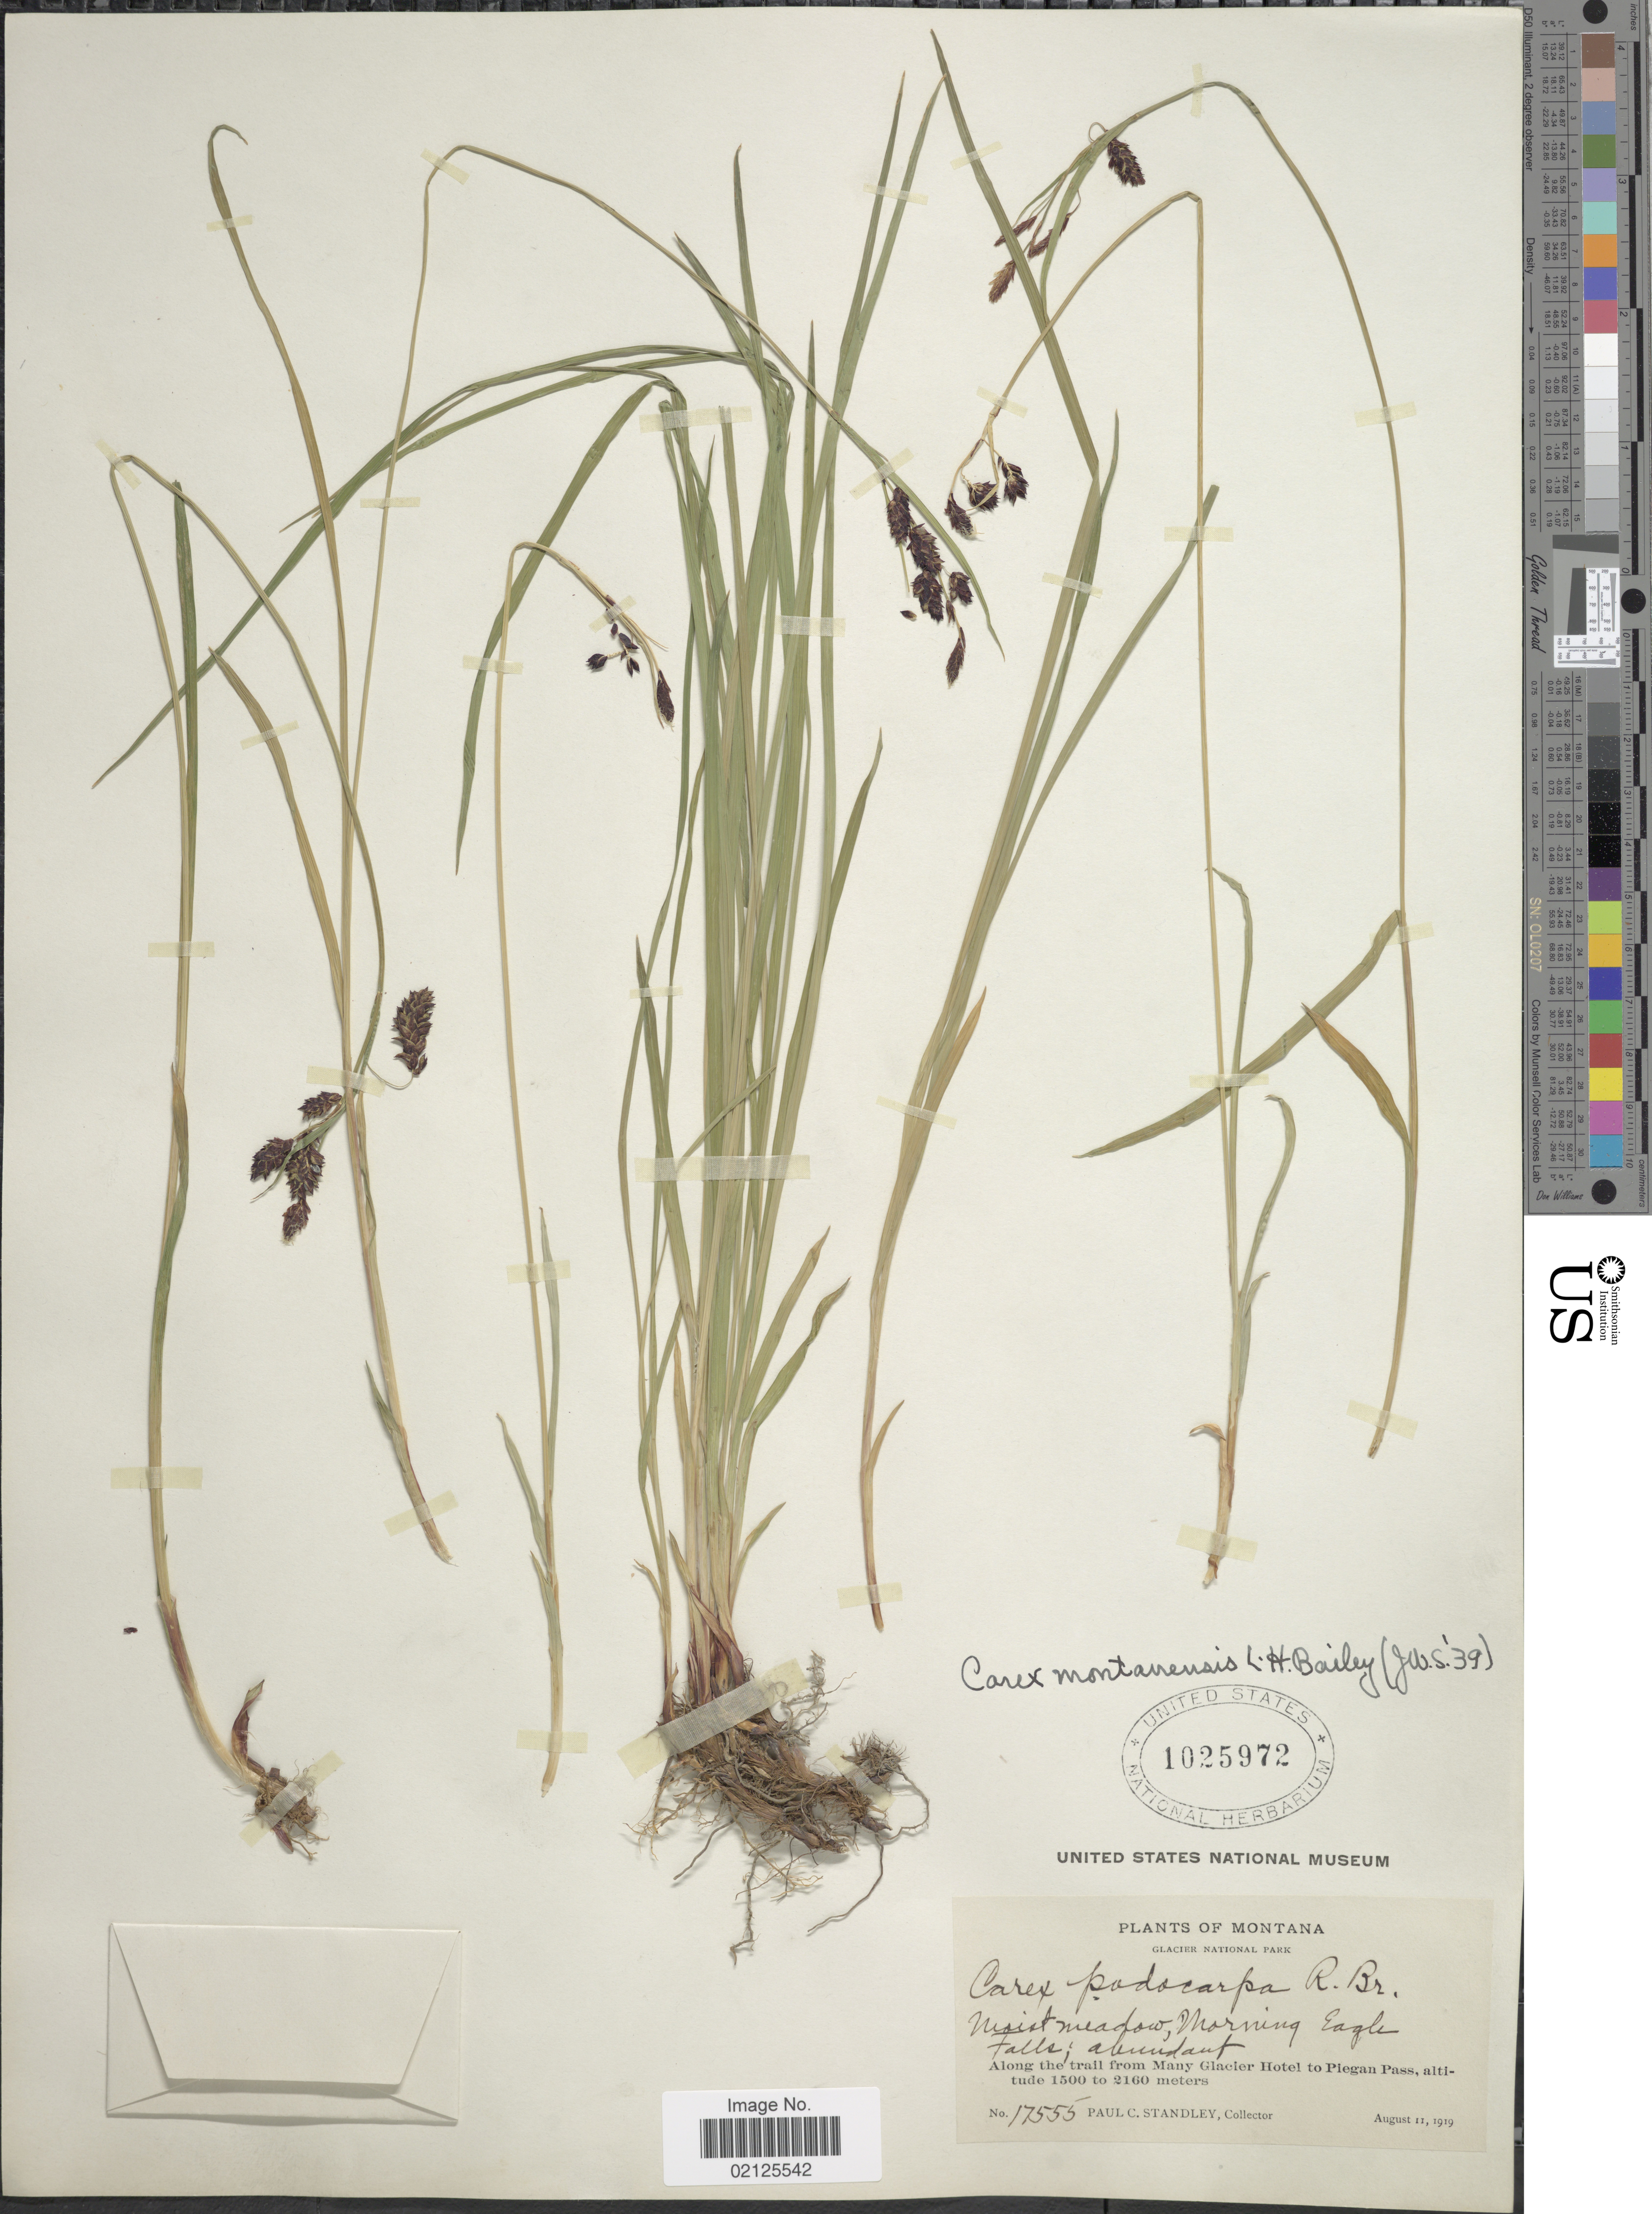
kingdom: Plantae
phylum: Tracheophyta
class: Liliopsida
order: Poales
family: Cyperaceae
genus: Carex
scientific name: Carex podocarpa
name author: R. Br.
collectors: P. C. Standley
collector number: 17555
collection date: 1919-08-11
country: United States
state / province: Montana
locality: Glacier National Park, Moist meadow, Morning Eagle Falls; abundant, Along the trail from Many Glacier Hotel to Piegan Pass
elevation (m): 1500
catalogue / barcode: US 1025972